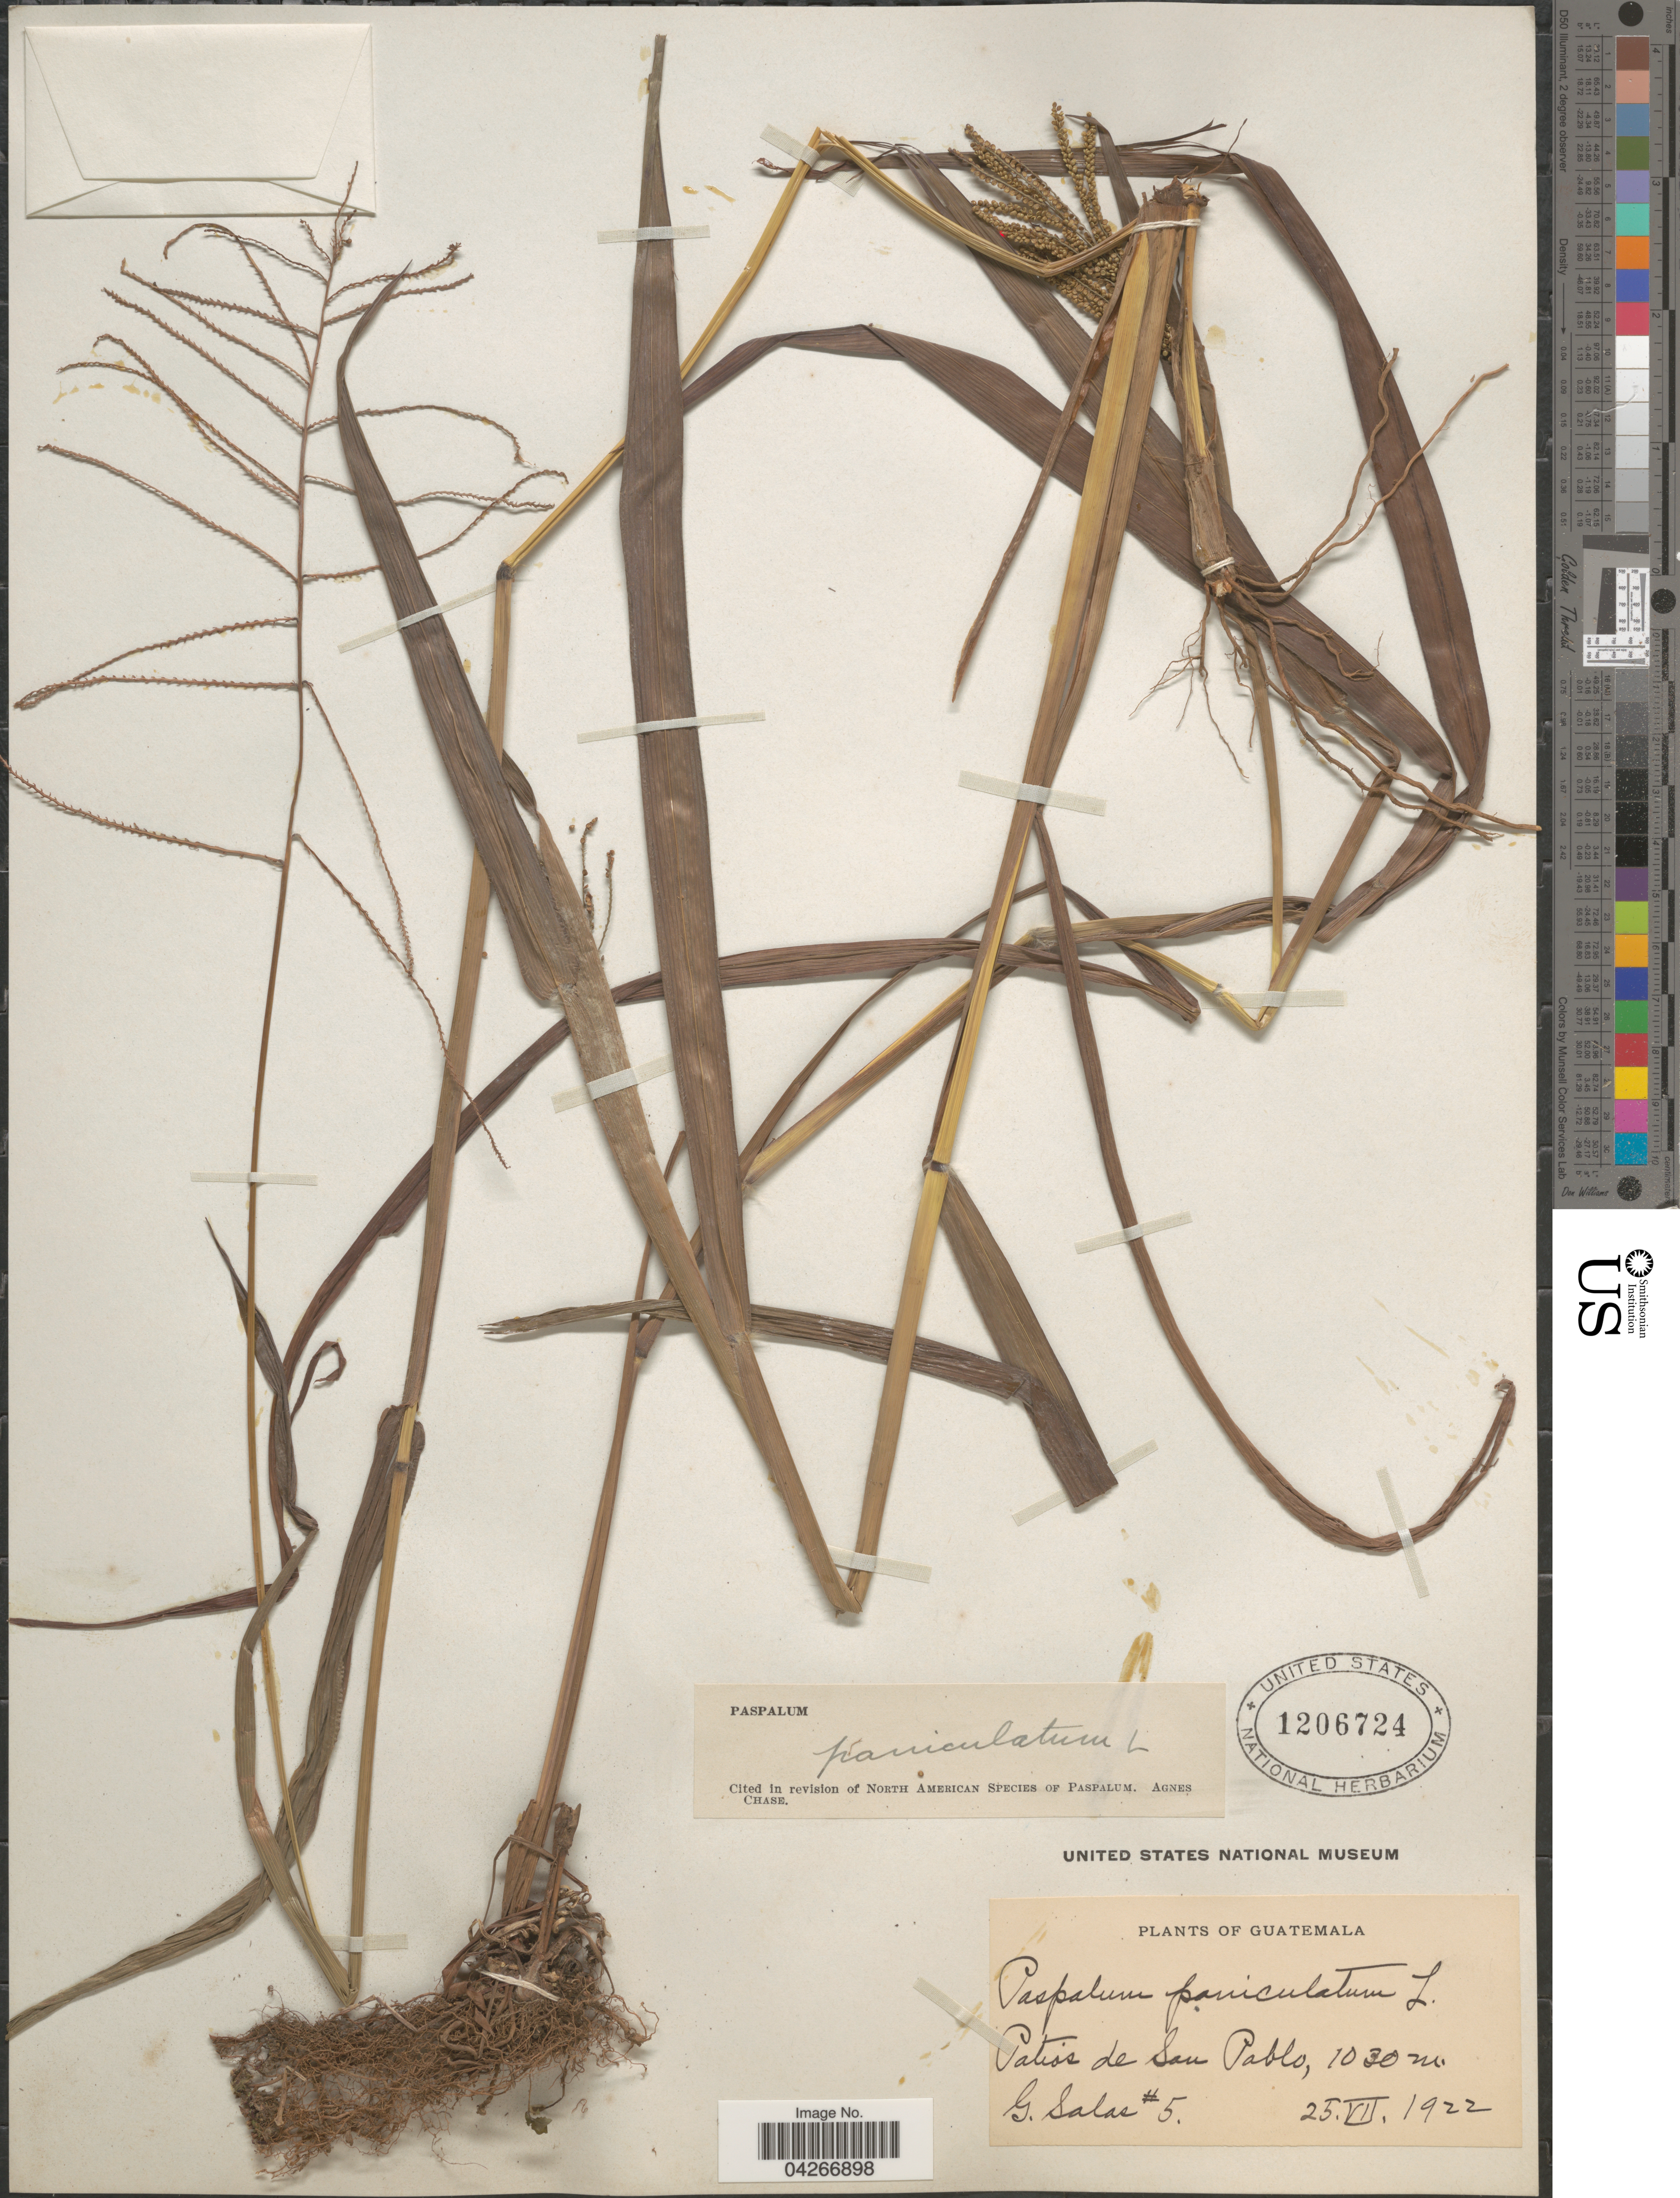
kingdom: Plantae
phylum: Tracheophyta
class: Liliopsida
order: Poales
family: Poaceae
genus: Paspalum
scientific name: Paspalum paniculatum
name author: L.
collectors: G. Salas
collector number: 5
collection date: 1922-07-25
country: Guatemala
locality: Patios de San Pablo.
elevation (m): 1030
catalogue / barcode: US 1206724